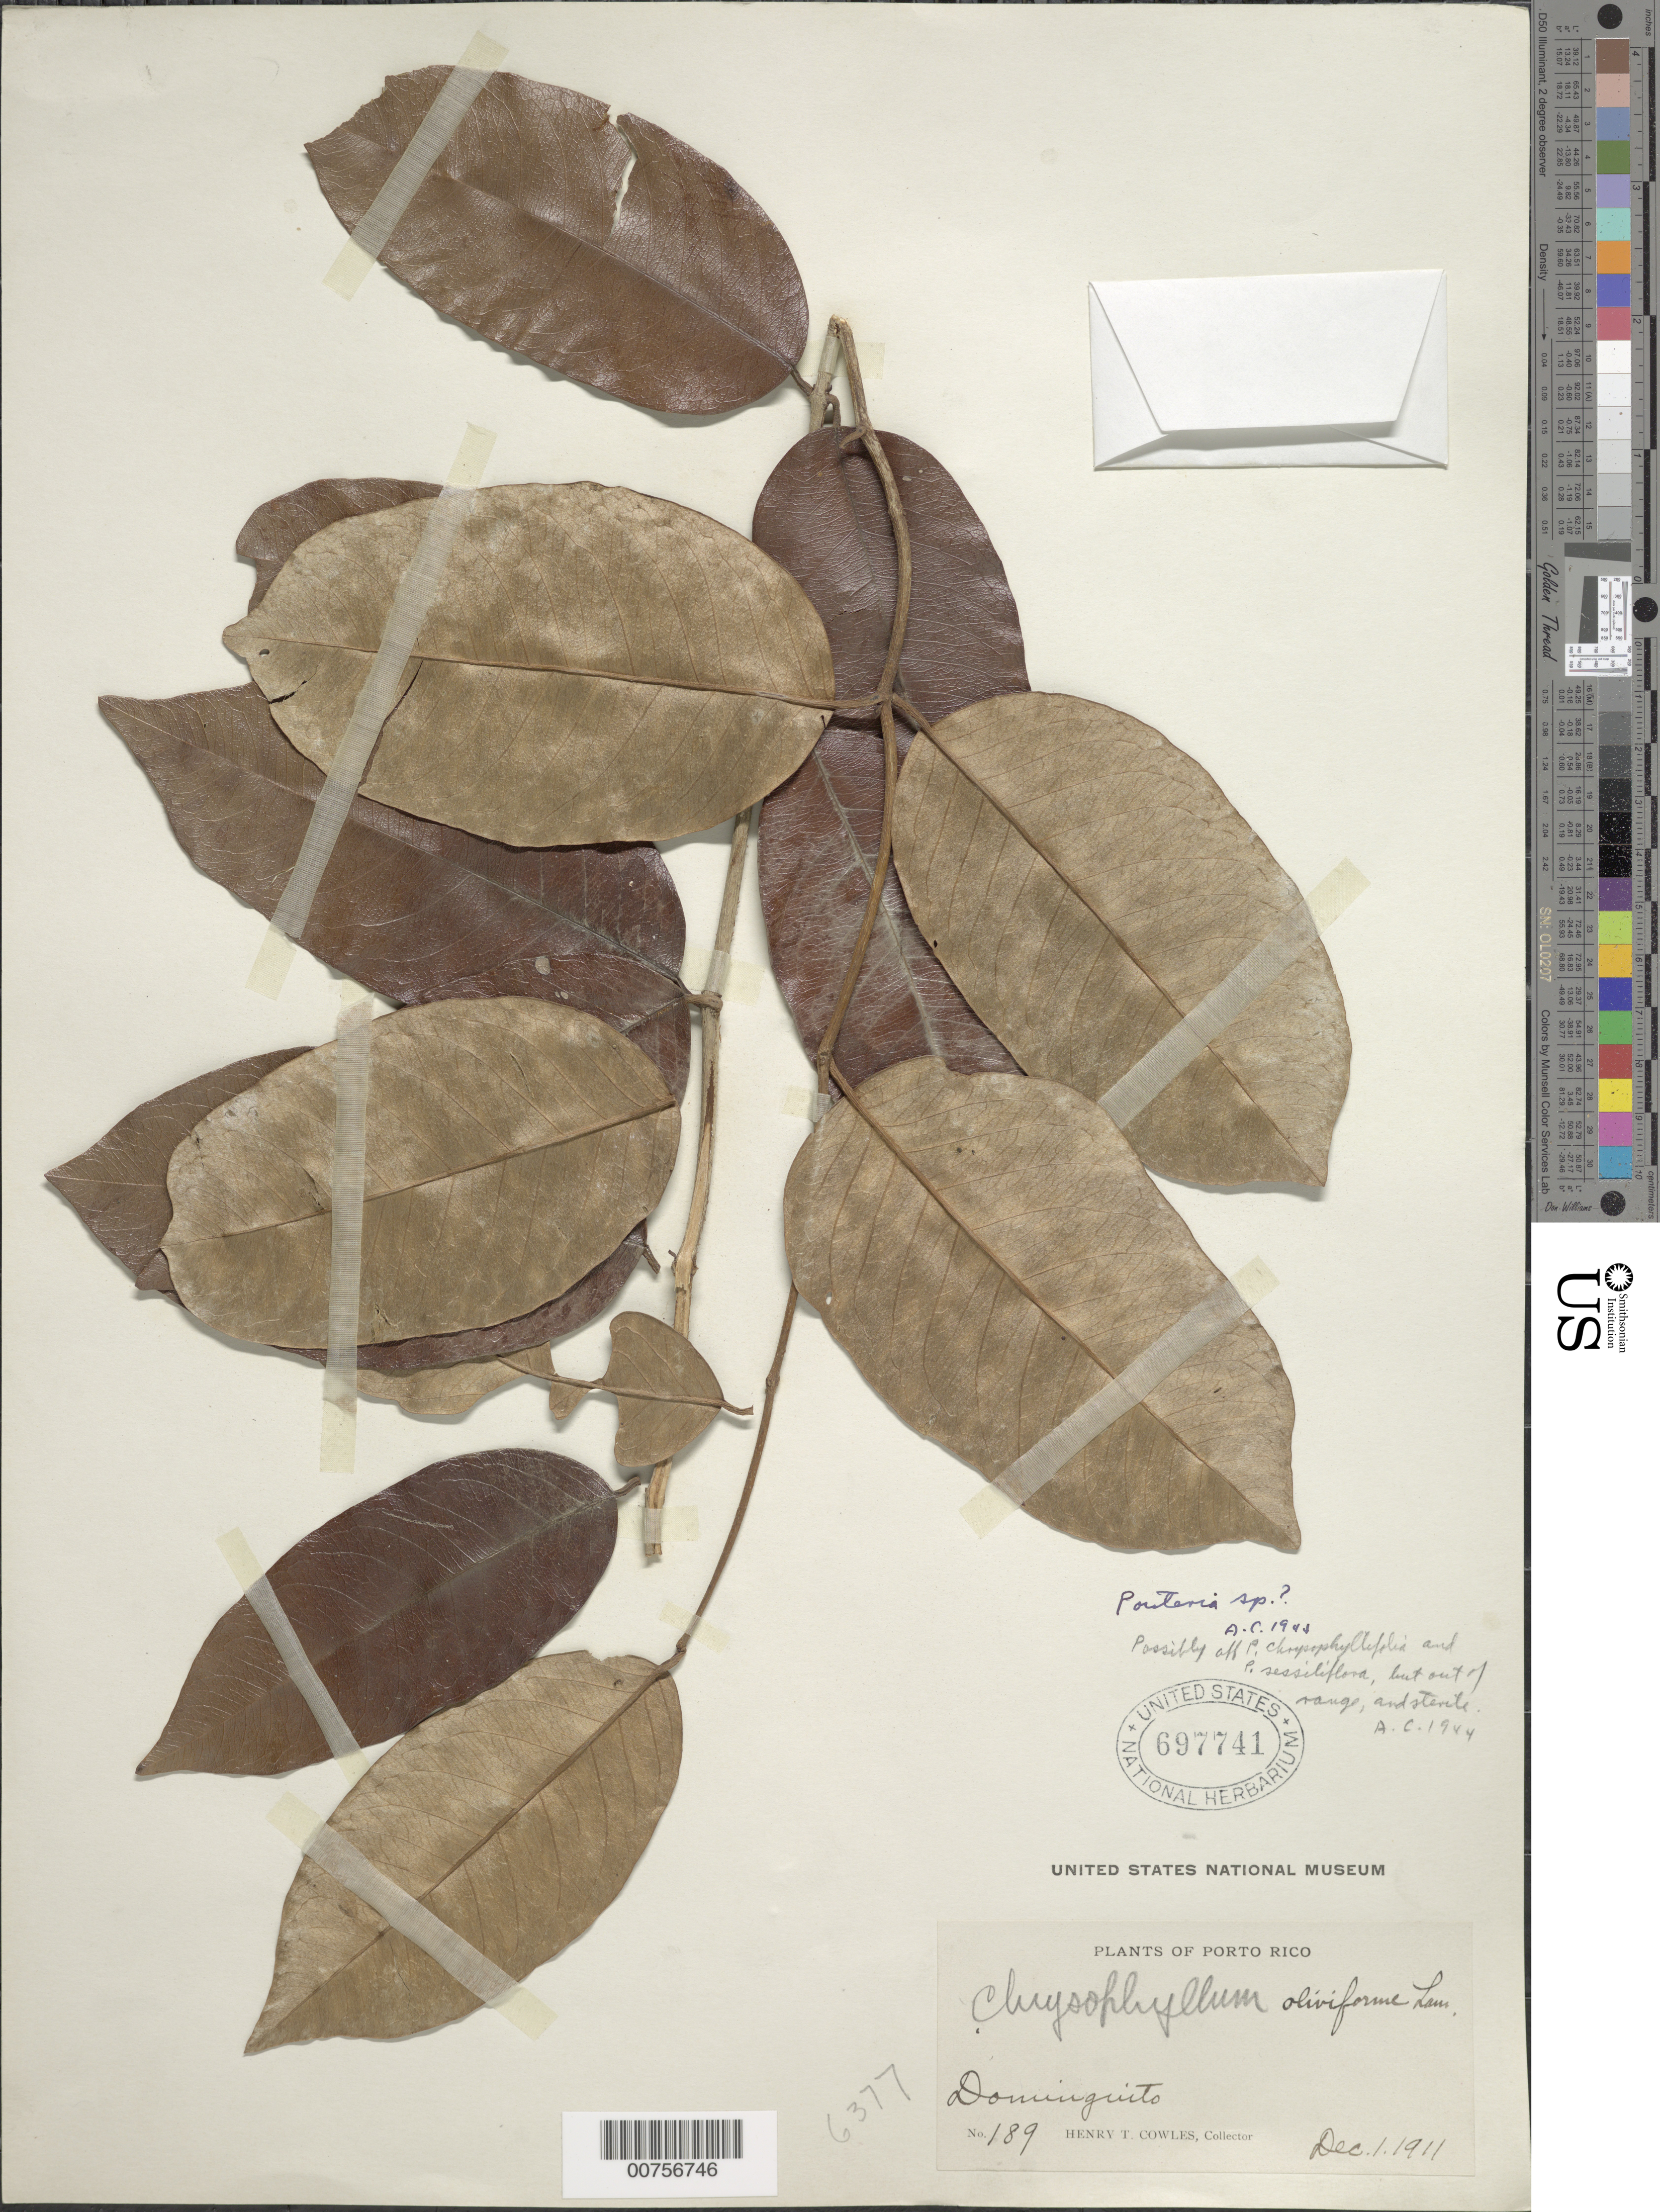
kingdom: Plantae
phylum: Tracheophyta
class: Magnoliopsida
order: Ericales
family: Sapotaceae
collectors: H. Cowles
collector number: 189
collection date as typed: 01 Dec 1911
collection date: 1911-12-01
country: Puerto Rico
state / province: Arecibo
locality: Dominguito.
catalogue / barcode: US 697741